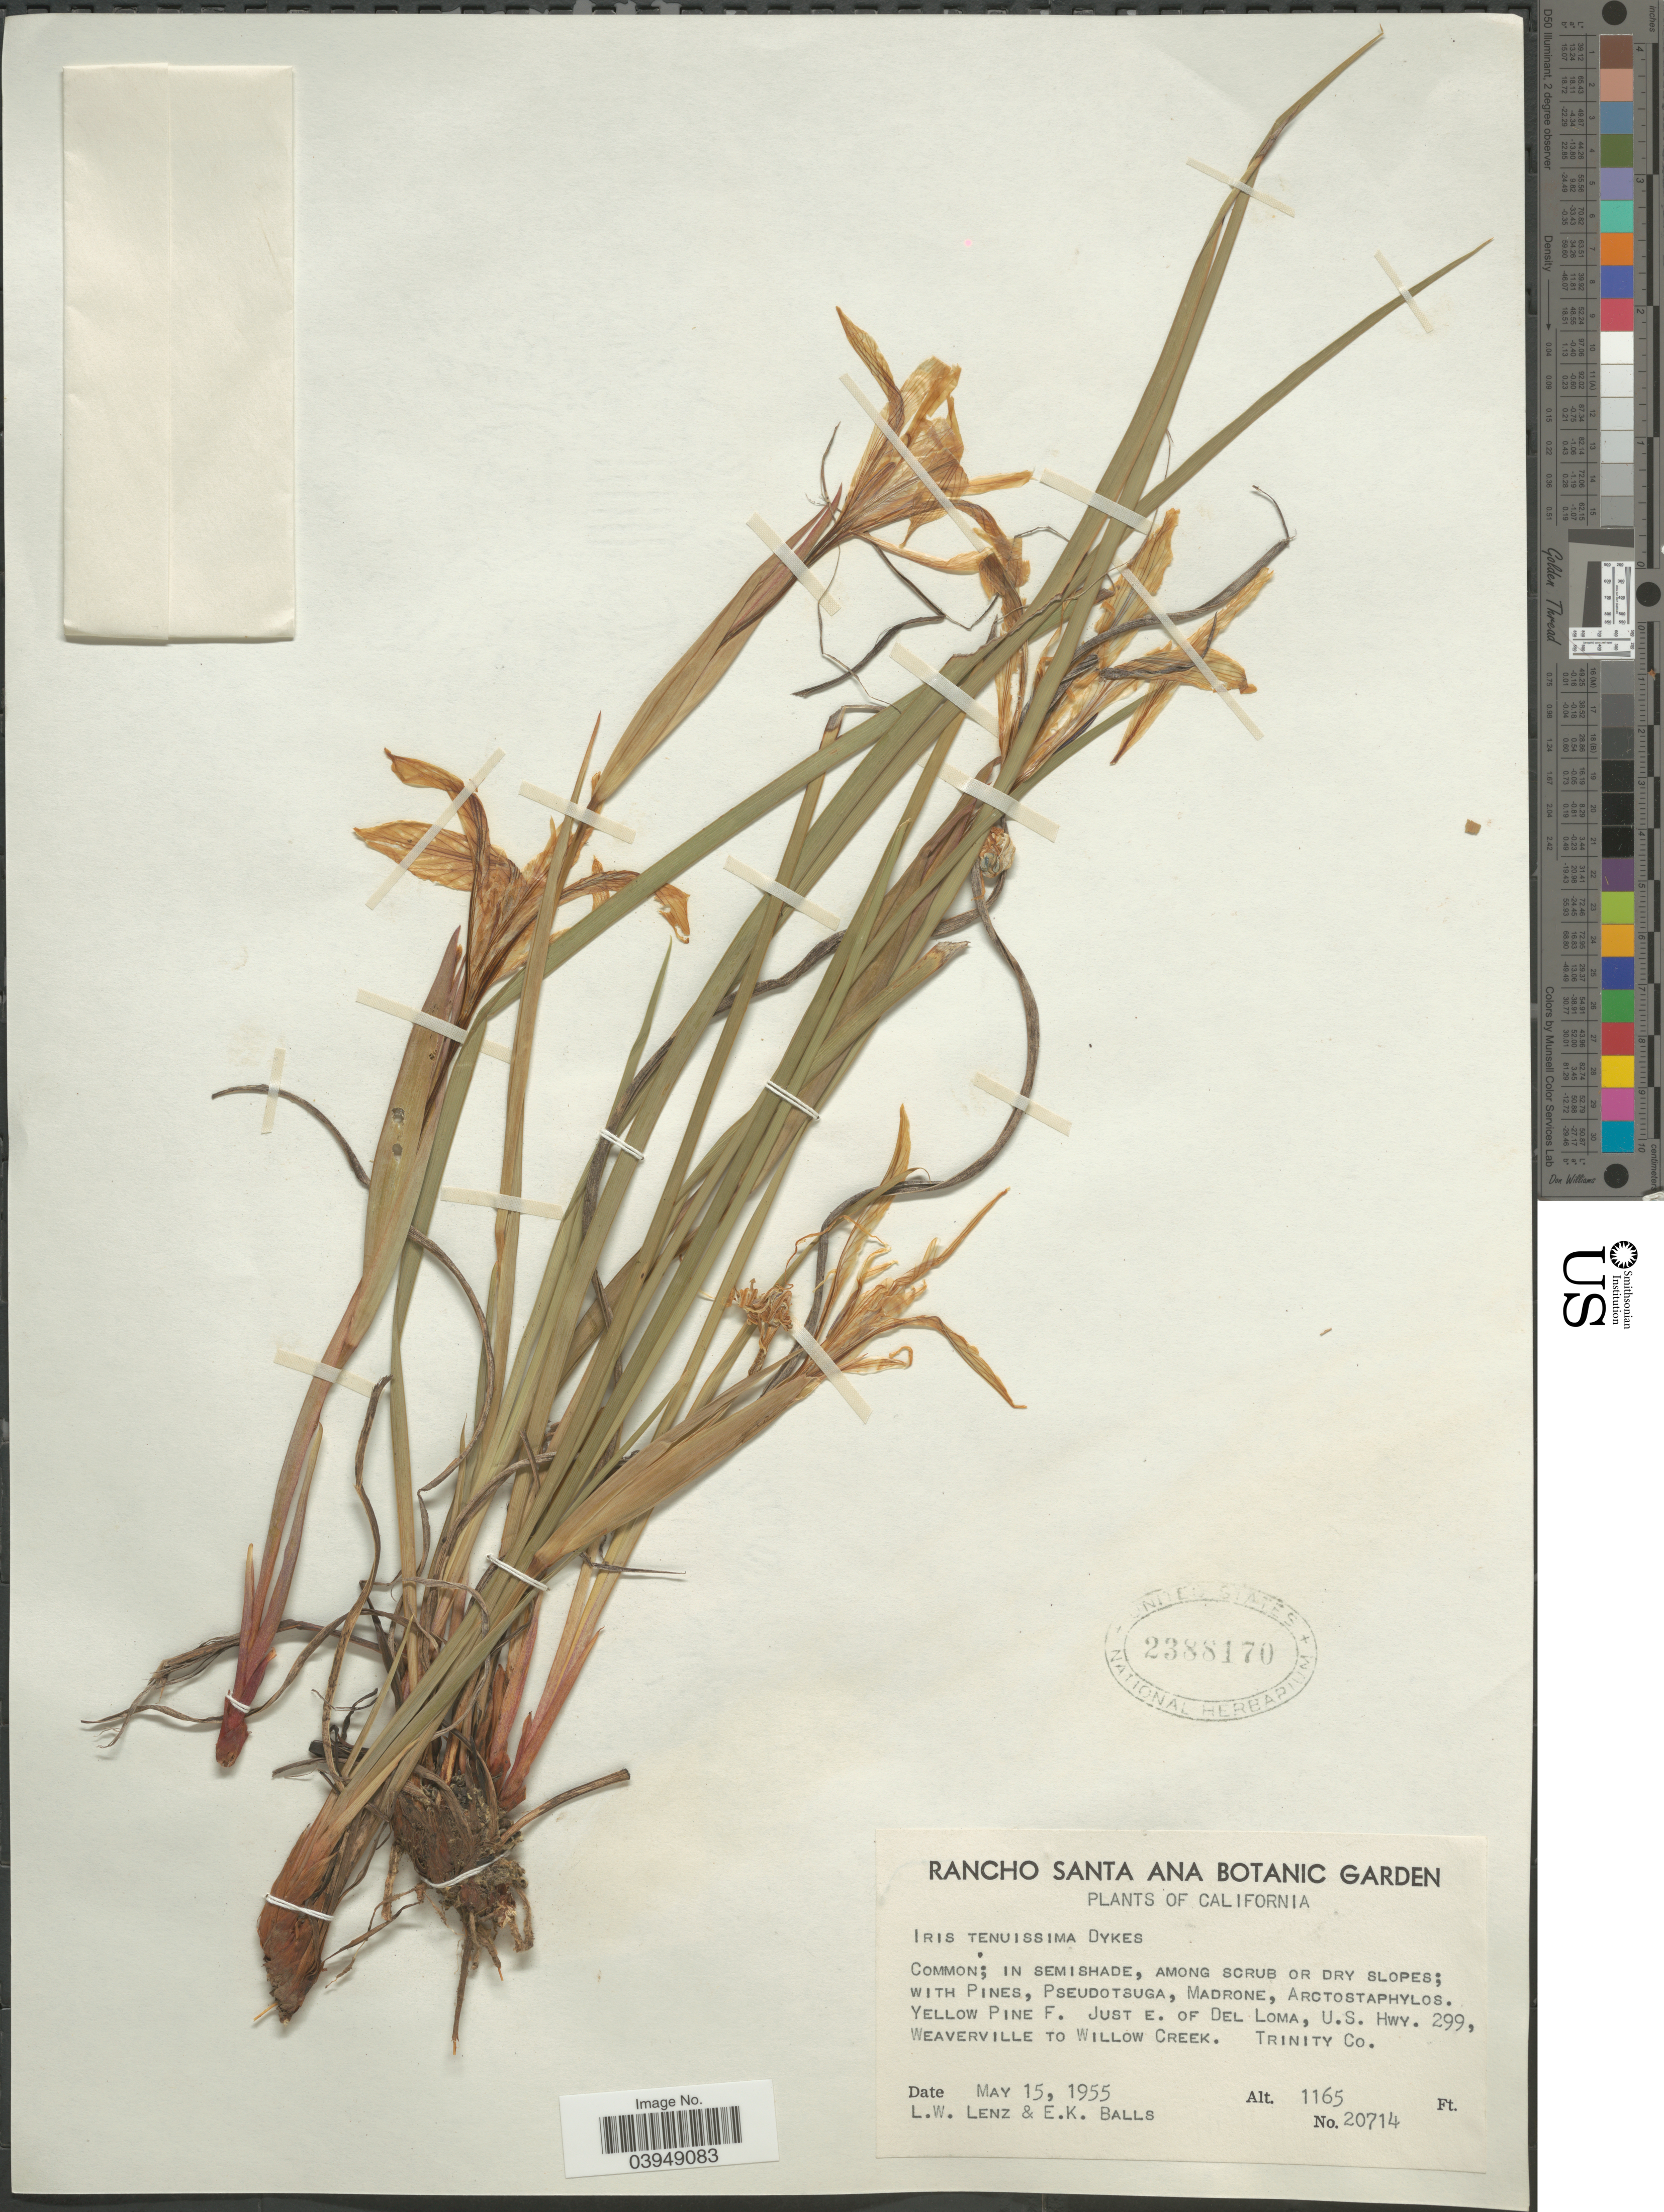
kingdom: Plantae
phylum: Tracheophyta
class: Liliopsida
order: Asparagales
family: Iridaceae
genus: Iris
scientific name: Iris tenuissima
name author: Dykes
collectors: L. Lenz & E. K. Balls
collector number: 20714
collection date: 1955-05-15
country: United States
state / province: California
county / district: Trinity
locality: Yellow Pine F. Just e. of Del Loma, U.S. Hwy. 299, Weaverville to Willow Creek. Trinity Co.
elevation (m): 355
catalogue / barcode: US 2388170